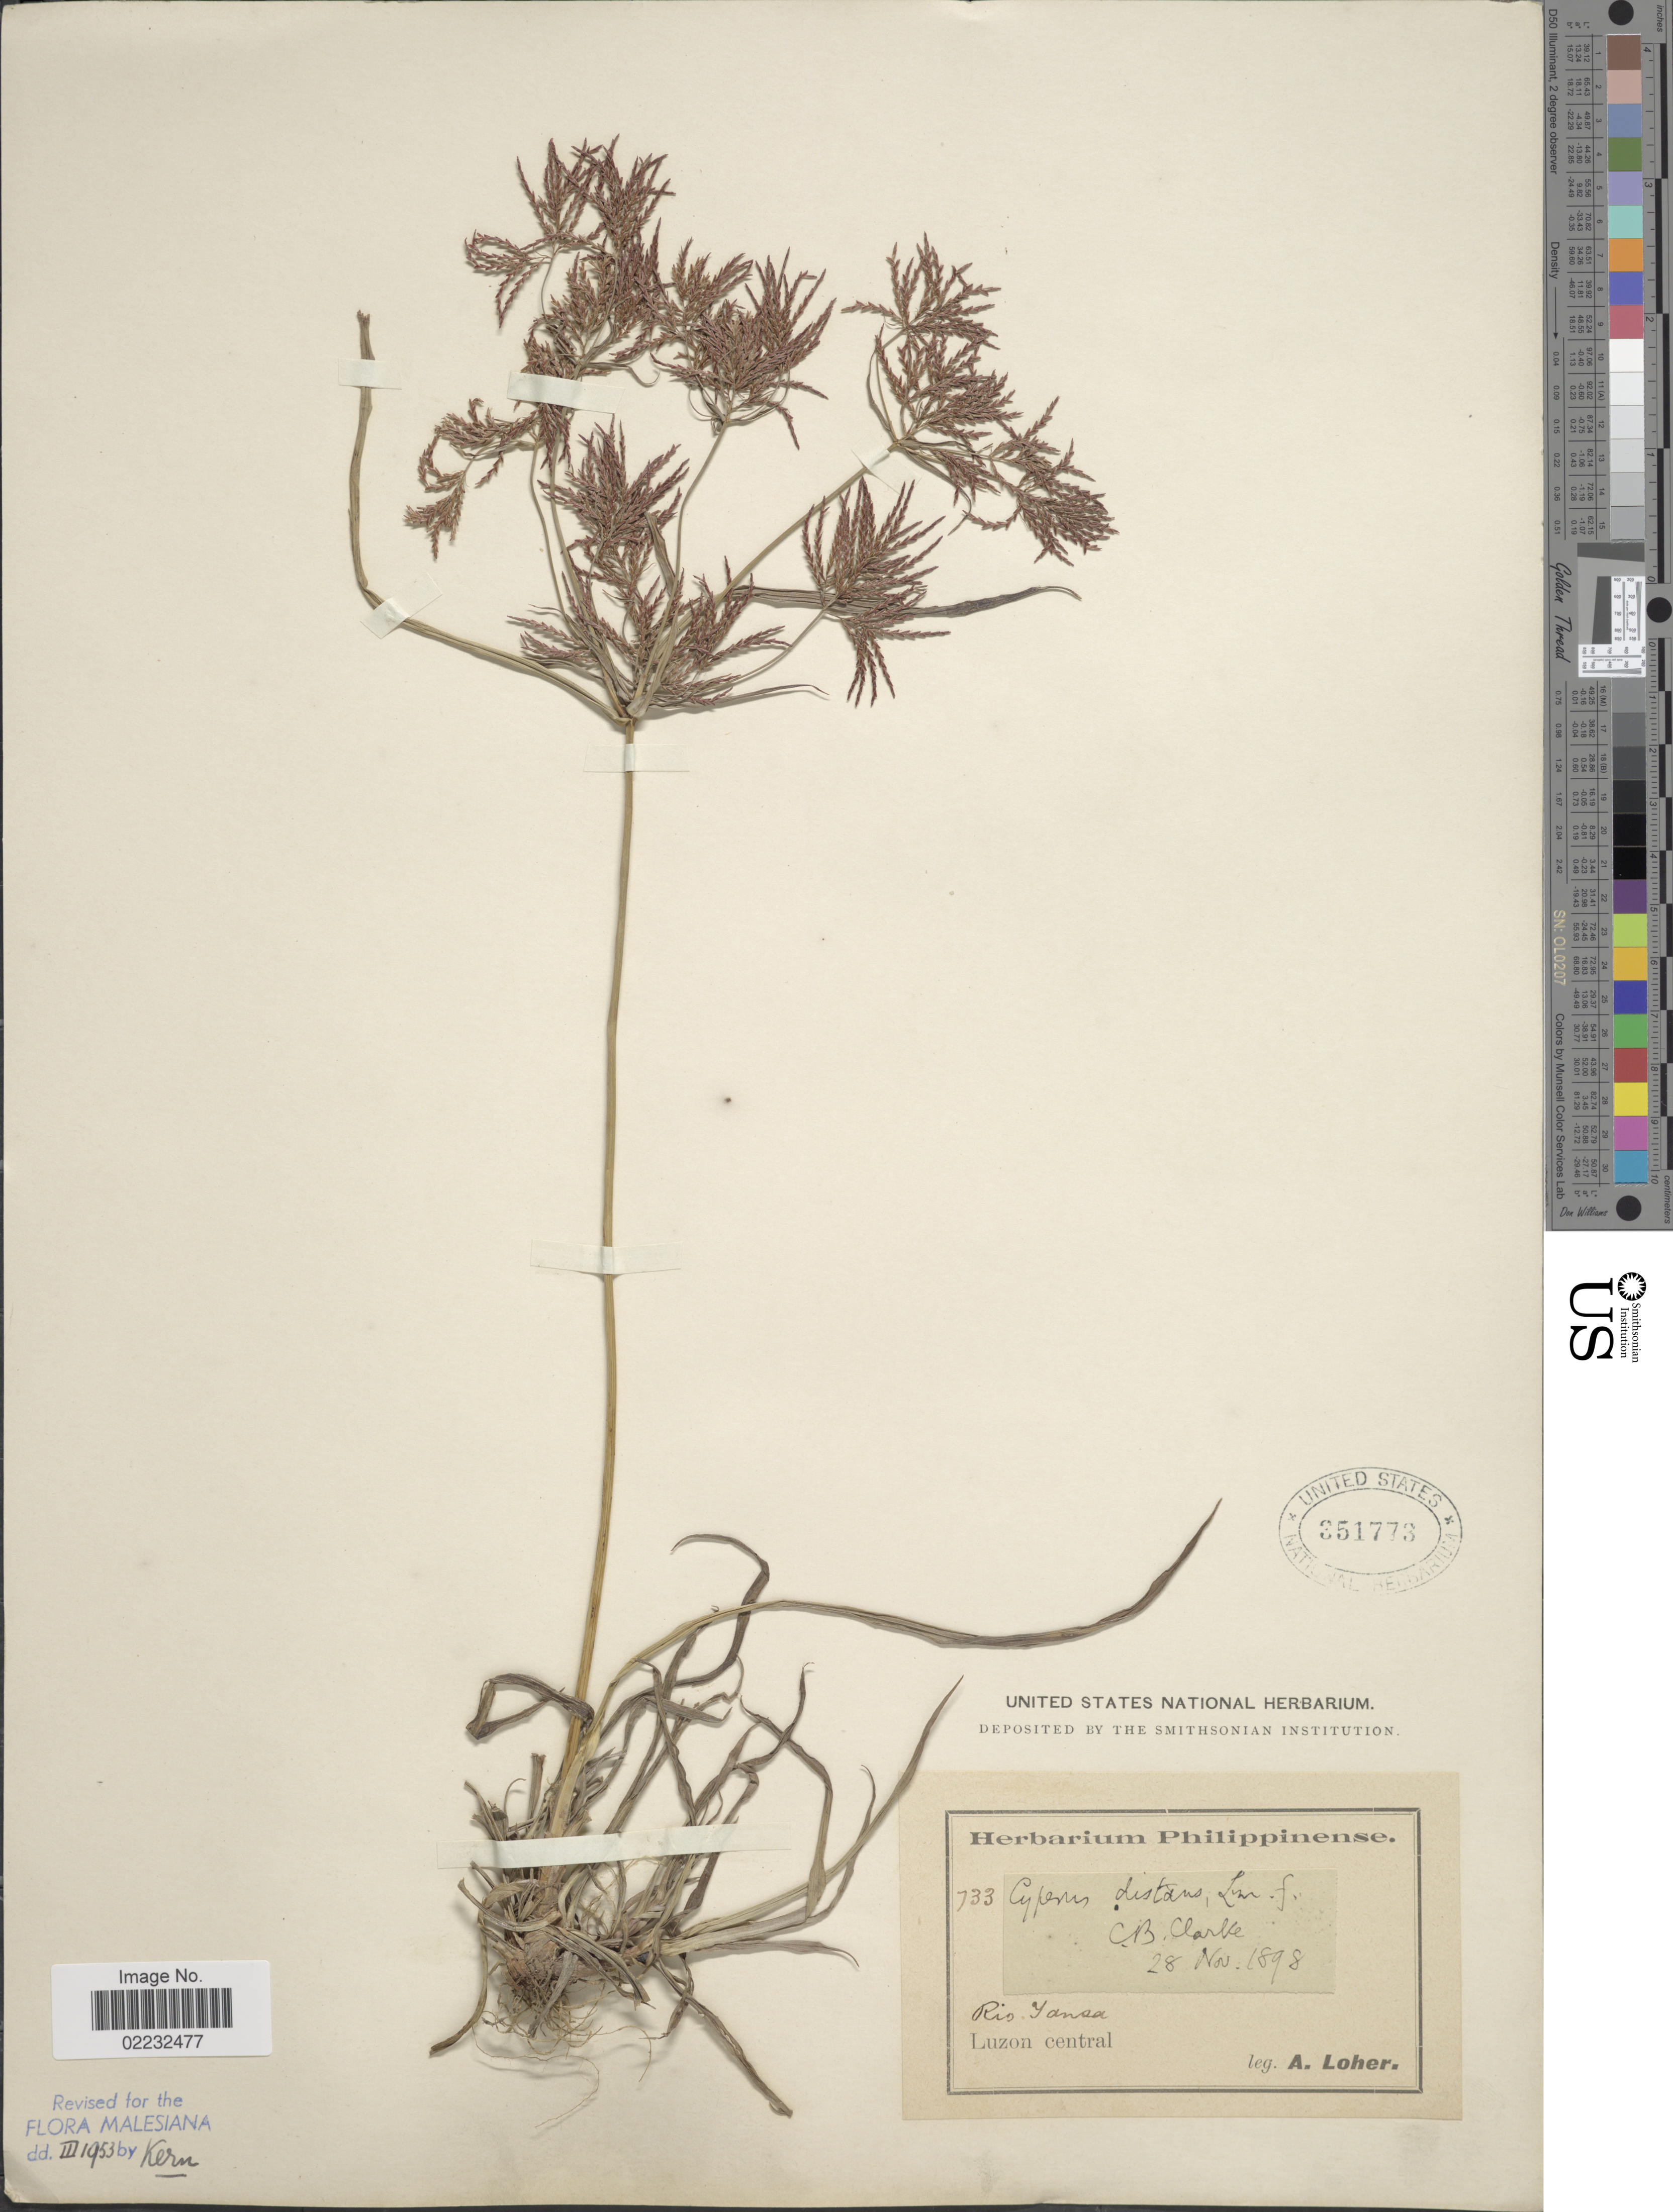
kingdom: Plantae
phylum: Tracheophyta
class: Liliopsida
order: Poales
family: Cyperaceae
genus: Cyperus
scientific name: Cyperus distans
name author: L. f.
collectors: A. Loher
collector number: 733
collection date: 1898-11-28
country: Philippines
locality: Rio Tansa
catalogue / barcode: US 351773